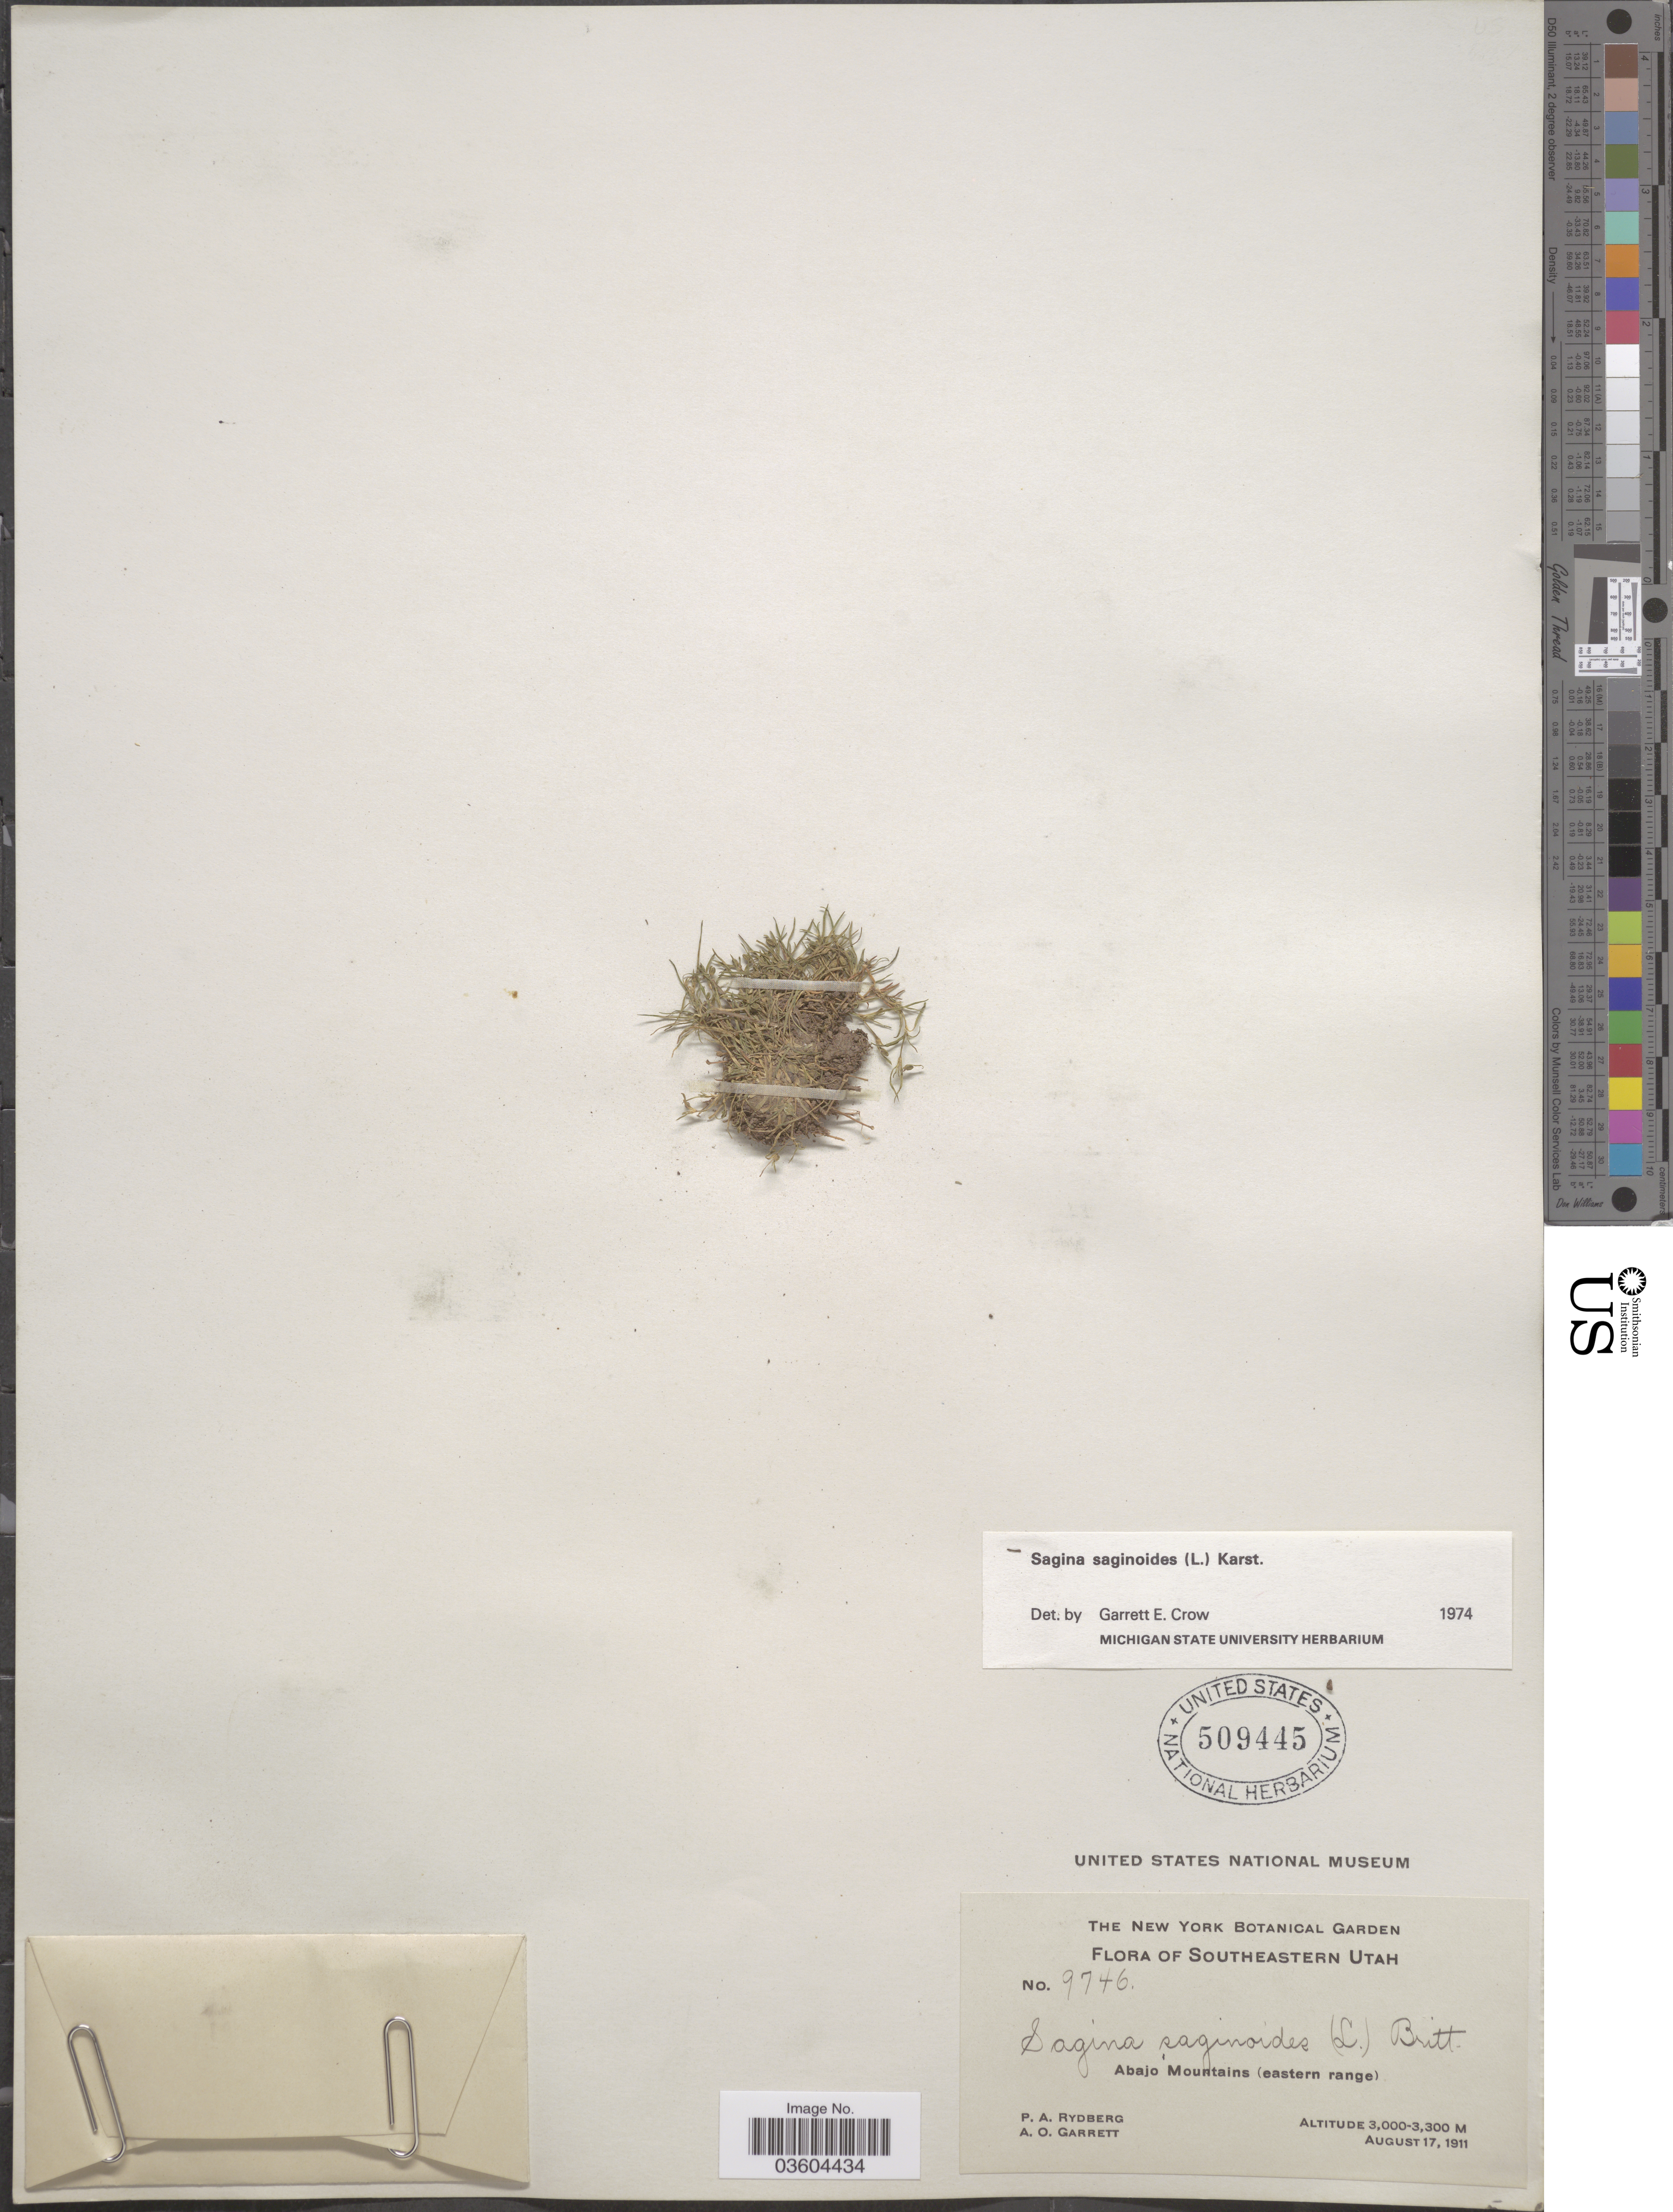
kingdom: Plantae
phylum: Tracheophyta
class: Magnoliopsida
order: Caryophyllales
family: Caryophyllaceae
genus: Sagina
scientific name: Sagina saginoides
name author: (L.) H. Karst.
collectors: P. A. Rydberg & A. O. Garrett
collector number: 9746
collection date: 1911-08-17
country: United States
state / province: Utah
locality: Southeastern Utah. Abajo Mountains (eastern range).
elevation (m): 3000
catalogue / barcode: US 509445